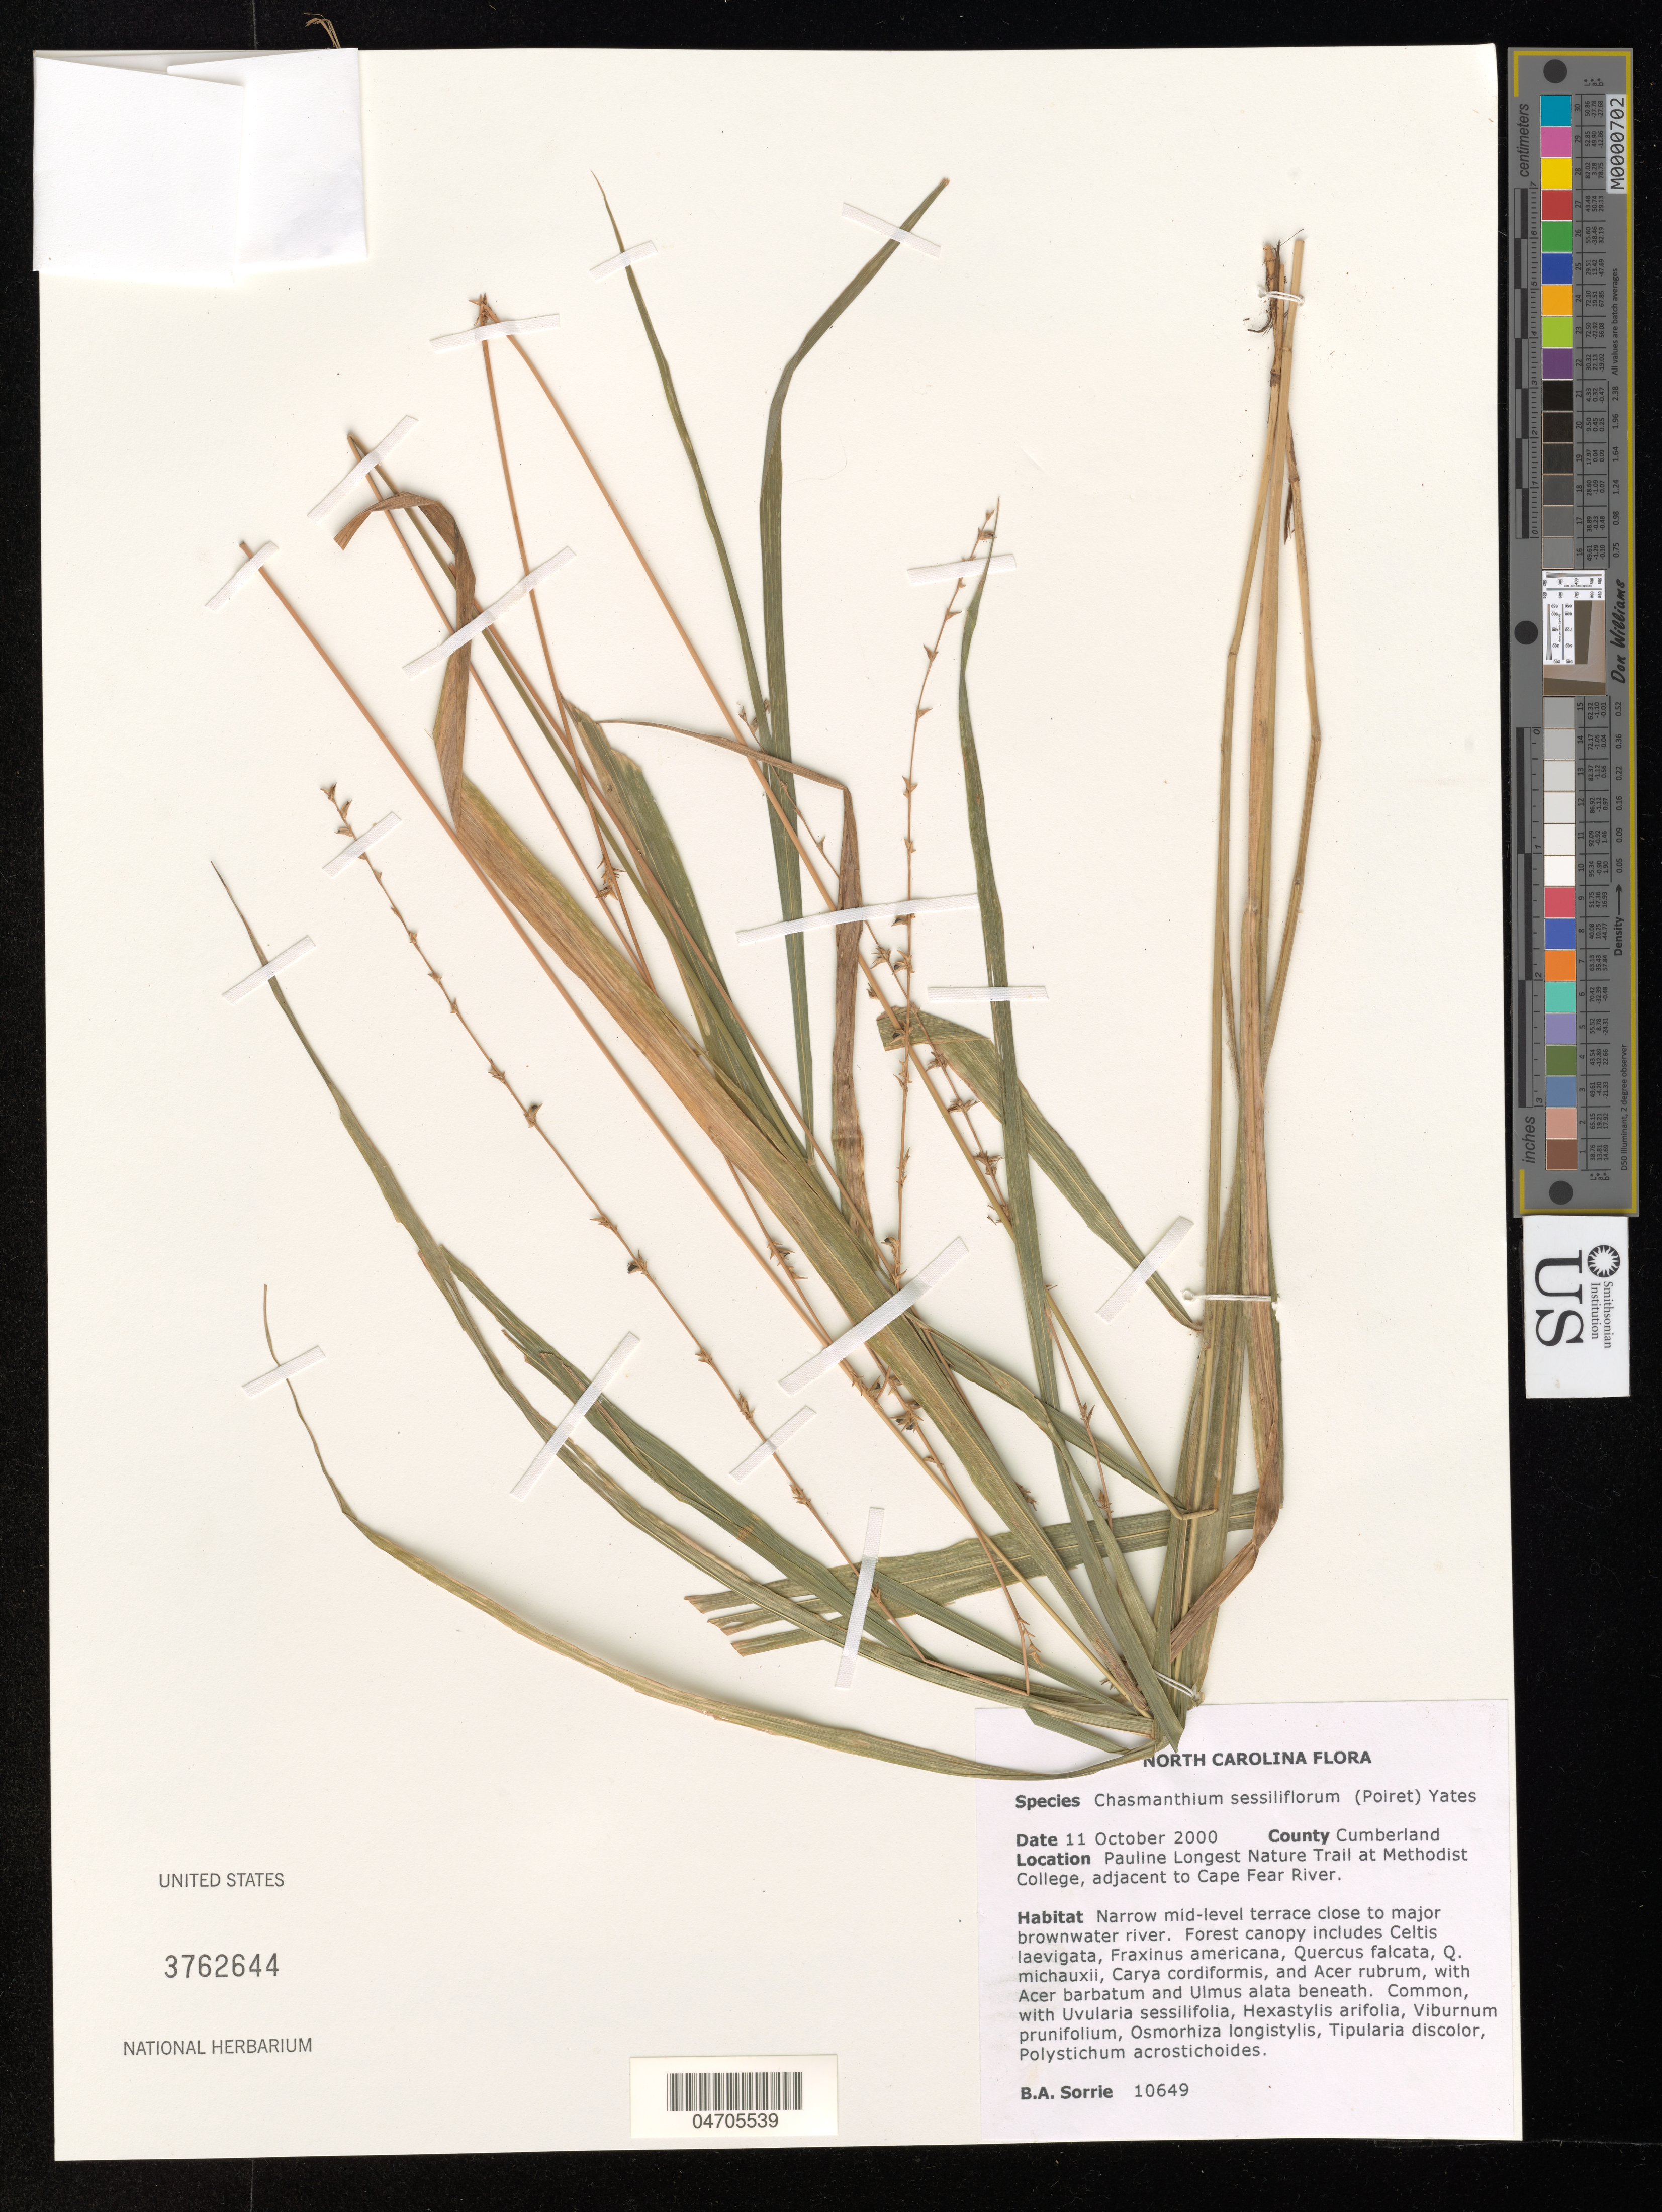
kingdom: Plantae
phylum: Tracheophyta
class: Liliopsida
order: Poales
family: Poaceae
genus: Chasmanthium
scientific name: Chasmanthium sessiliflorum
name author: (Poir.) H.O. Yates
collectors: B. Sorrie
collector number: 10649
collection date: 2000-10-11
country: United States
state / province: North Carolina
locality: County Cumberland. Pauline Longest Nature Trail at Methodist College, adjacent to Cape Fear River. Narrow mid-level terrace close to major brownwater river.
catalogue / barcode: US 3762644